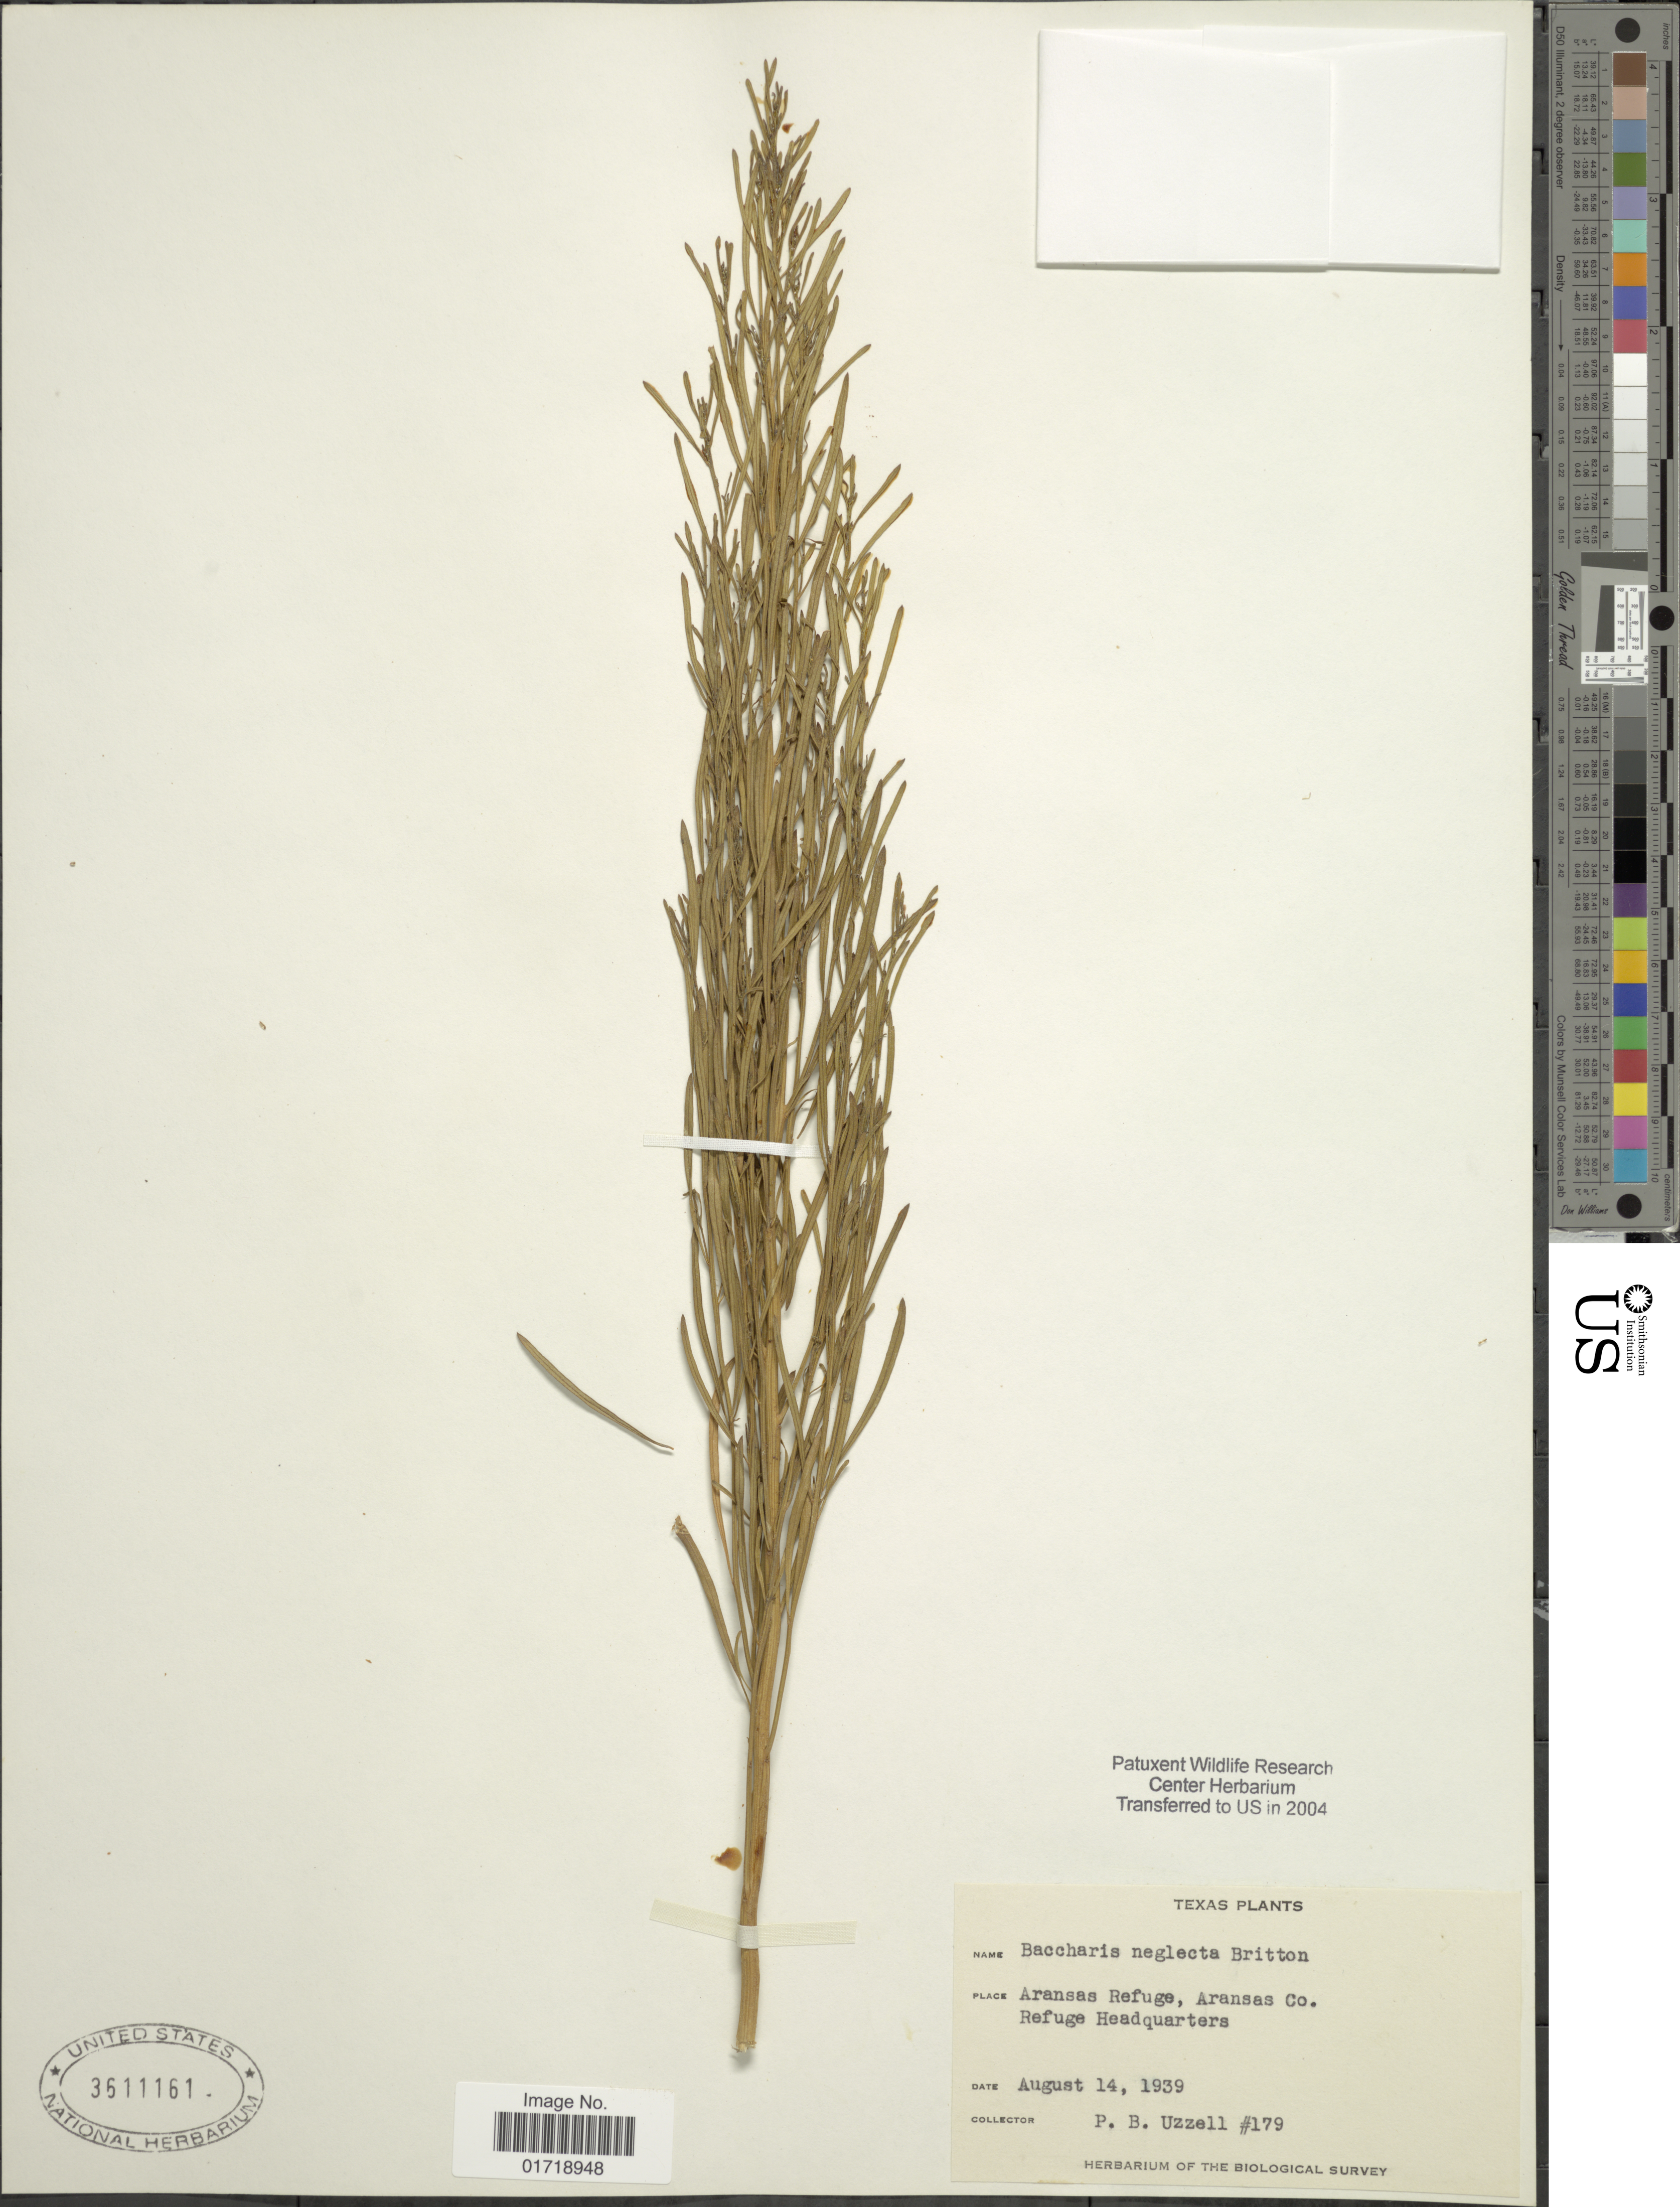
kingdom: Plantae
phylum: Tracheophyta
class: Magnoliopsida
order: Asterales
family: Asteraceae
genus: Baccharis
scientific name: Baccharis neglecta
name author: Britton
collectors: P. Uzzell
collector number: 179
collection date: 1939-09-14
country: United States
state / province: Texas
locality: Aransas Refugem Aransas Co., Refuge Headquarters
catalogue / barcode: US 3611161